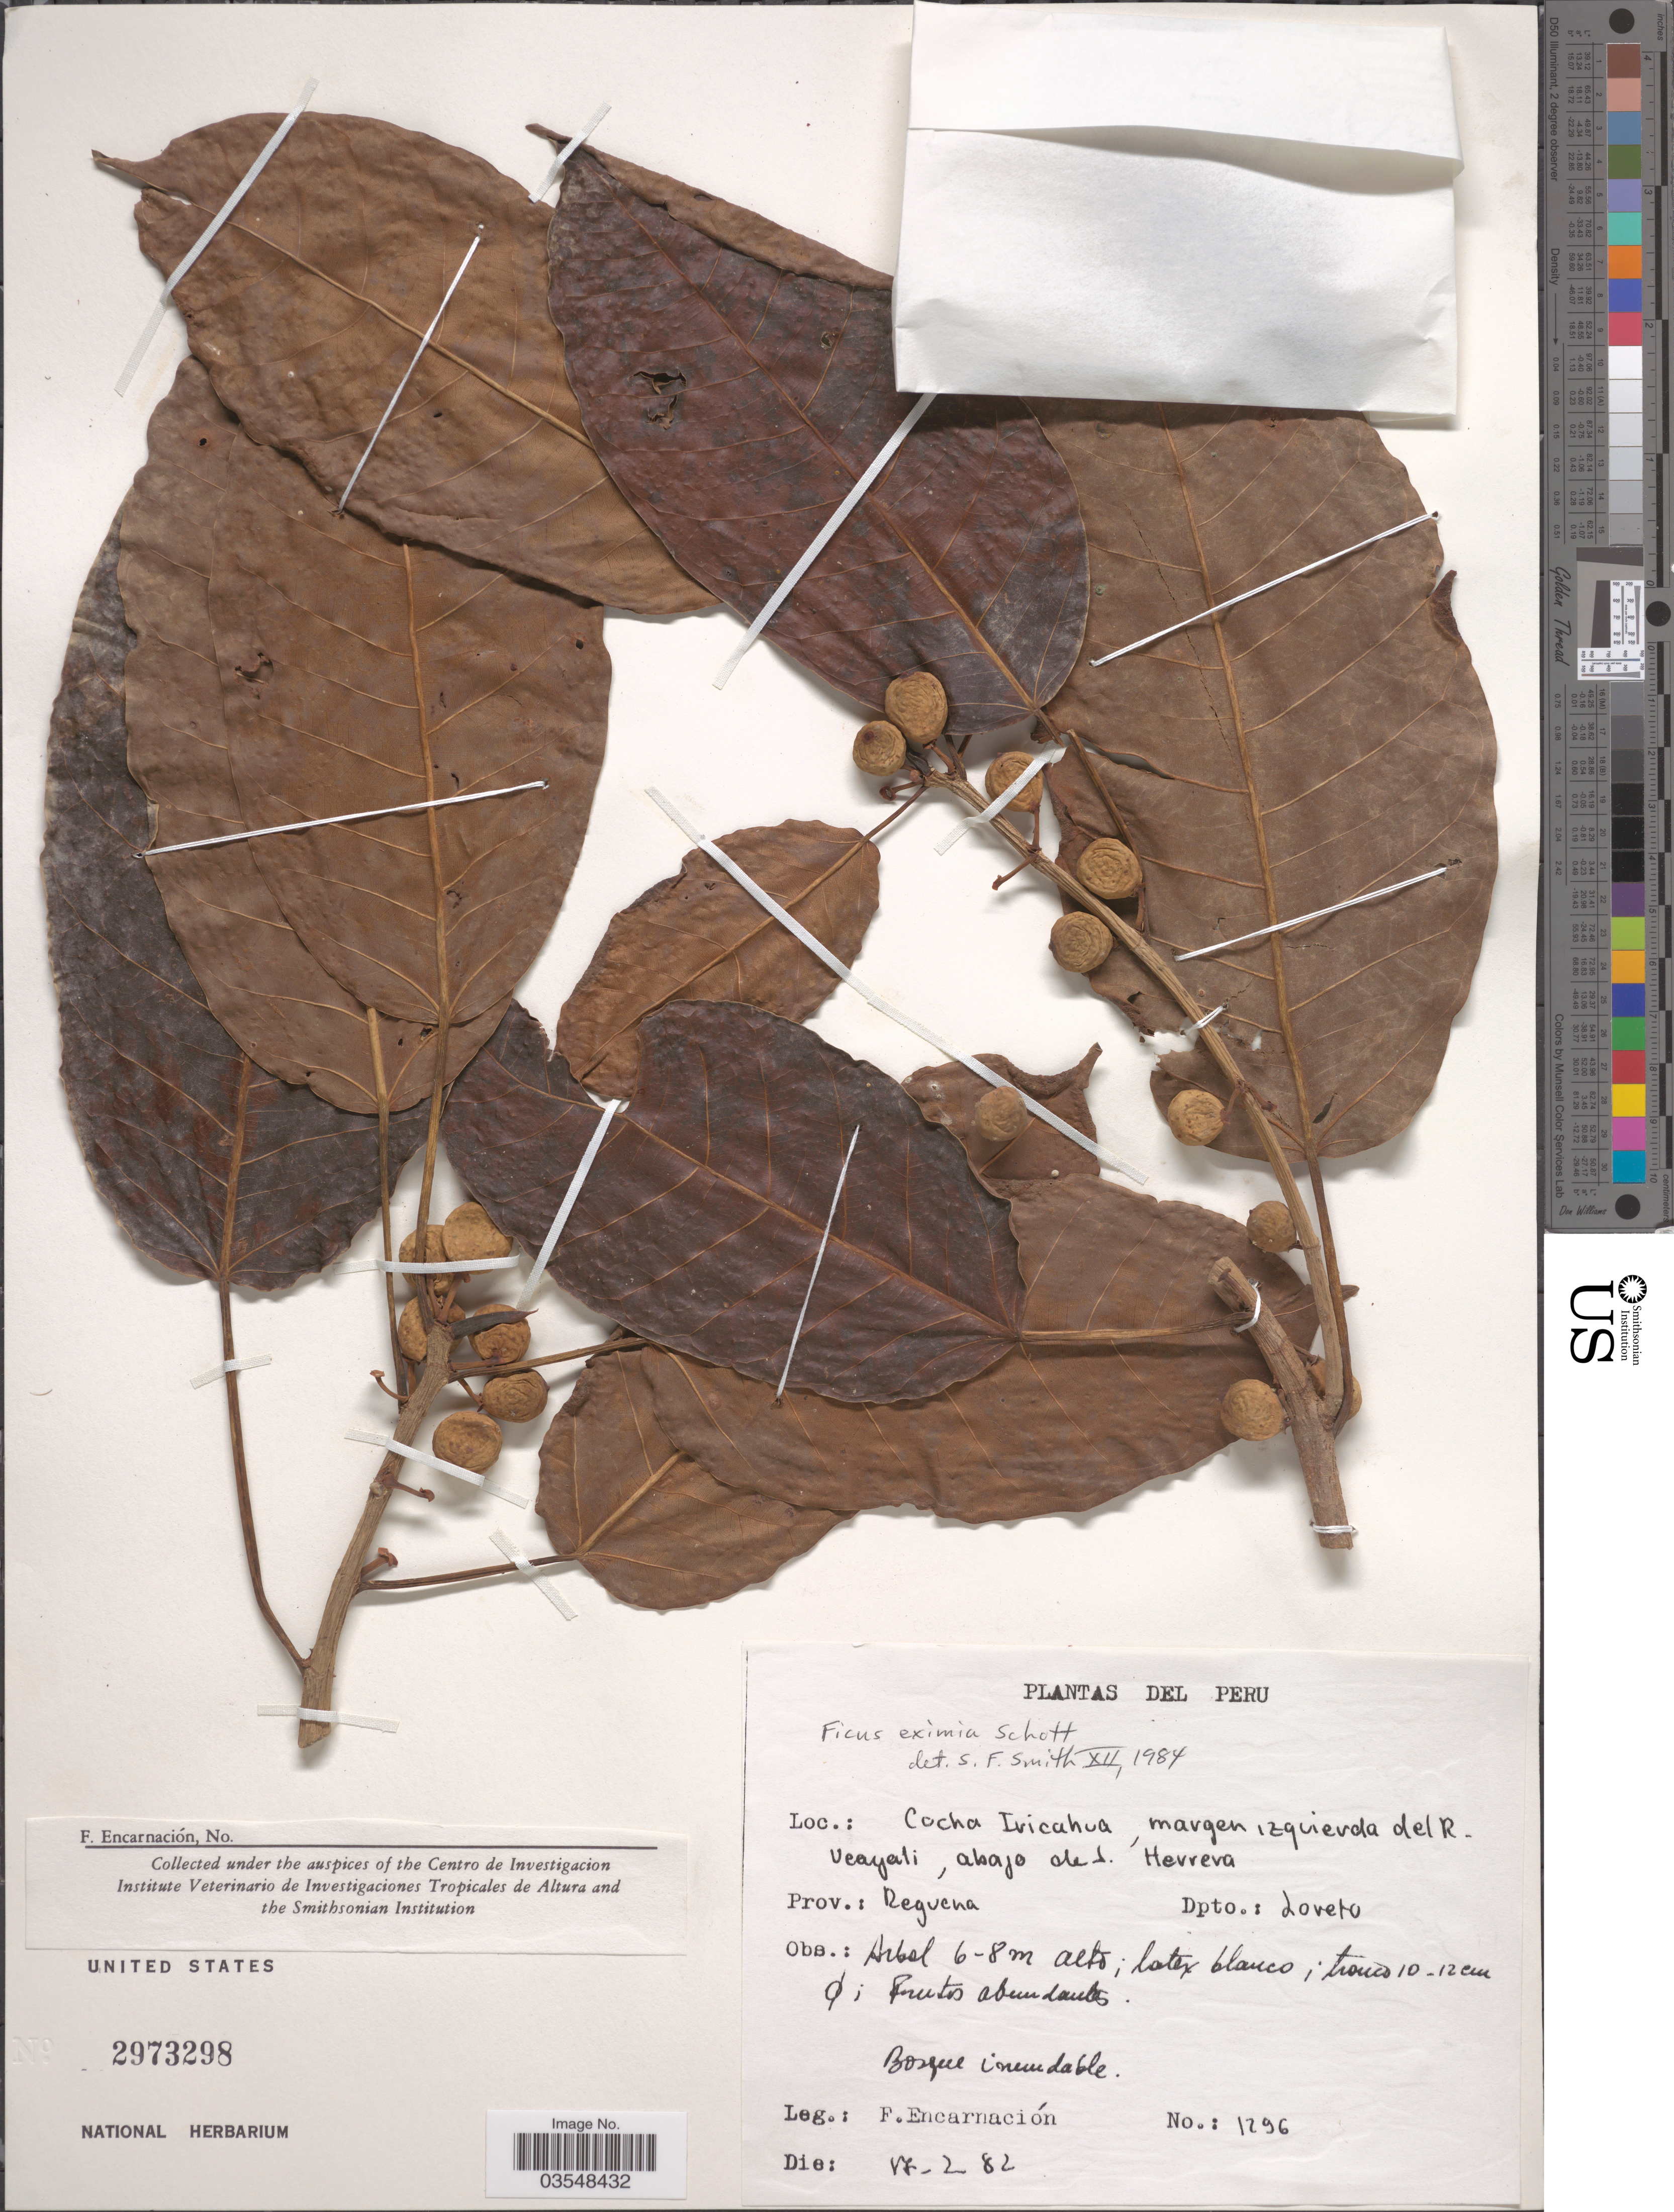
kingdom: Plantae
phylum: Tracheophyta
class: Magnoliopsida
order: Rosales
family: Moraceae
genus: Ficus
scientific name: Ficus eximia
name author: Schott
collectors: F. Encarnación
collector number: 1296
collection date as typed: Transcribed d/m/y: 17/2/82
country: Peru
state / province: Loreto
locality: Prov.: Reguena. Dpto.: Loreto. Cocha Iricahua, margen izquierda del R. Ucayali, abajo de S. Herrera.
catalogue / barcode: US 2973298